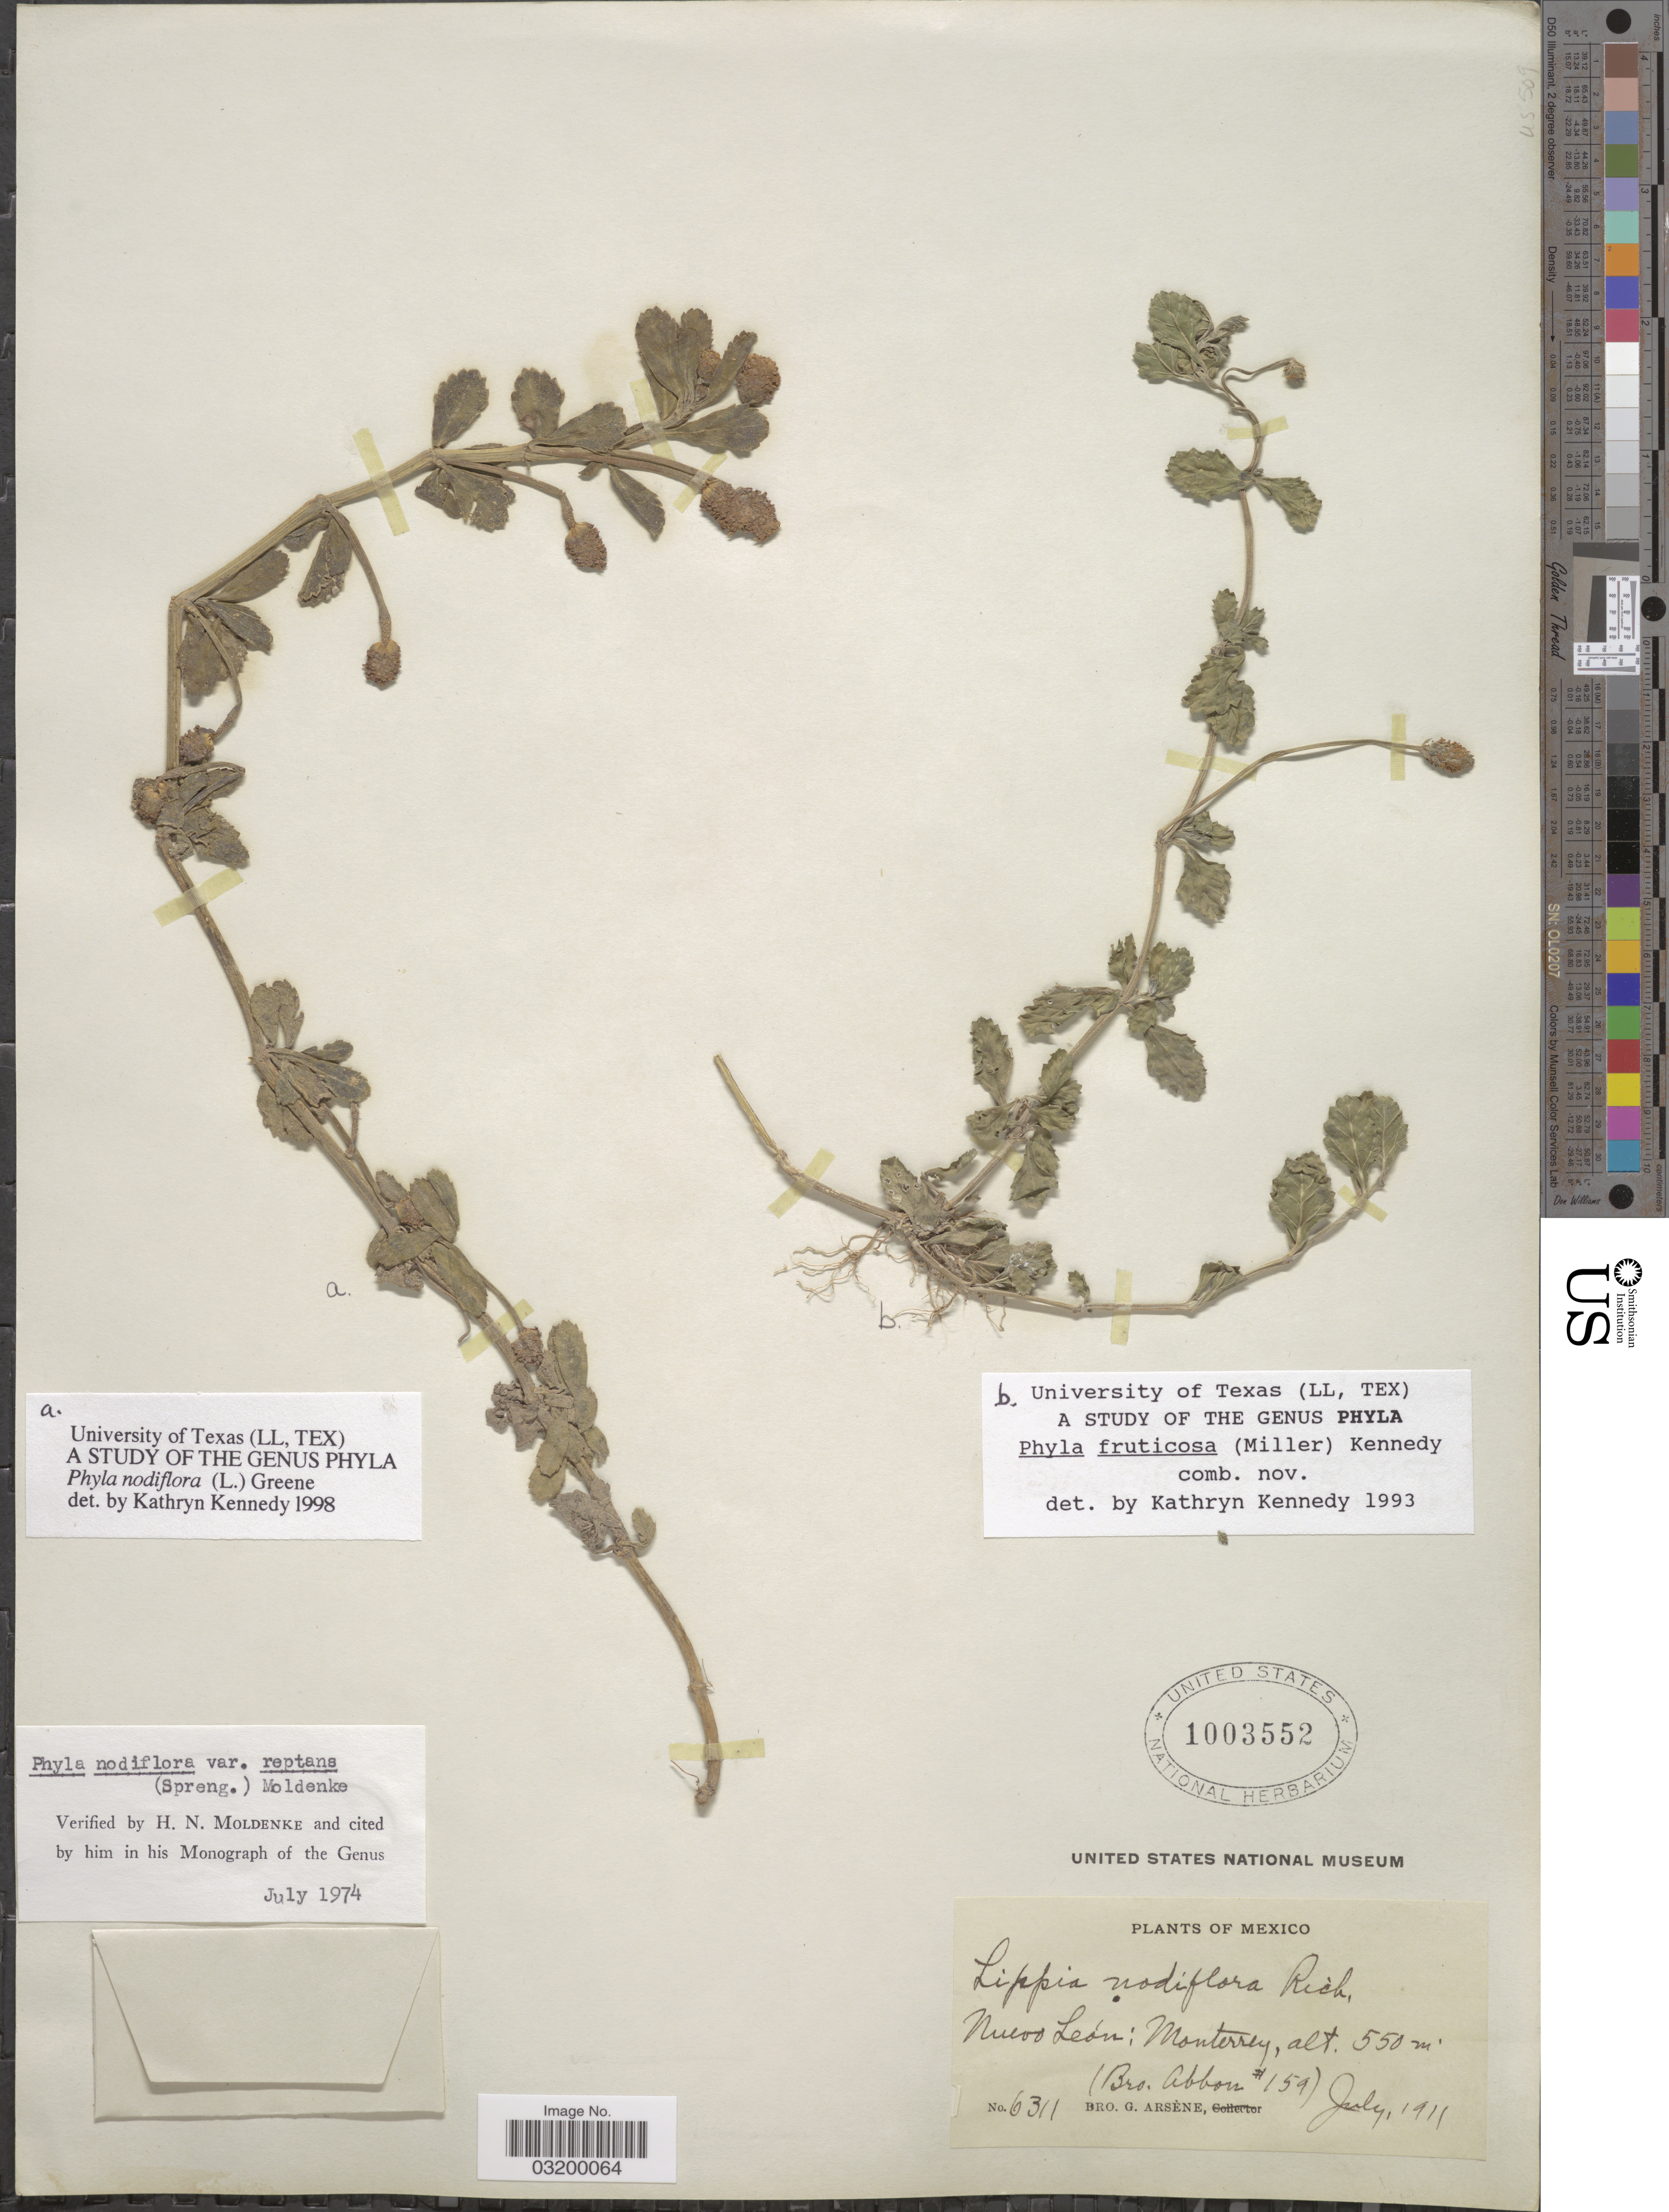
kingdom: Plantae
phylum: Tracheophyta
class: Magnoliopsida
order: Lamiales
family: Verbenaceae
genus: Phyla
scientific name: Phyla nodiflora var. reptans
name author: (Kunth) Moldenke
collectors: Bro. G. Arsène & Bro. Abbon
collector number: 159/6311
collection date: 1911-07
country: Mexico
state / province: Nuevo León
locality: Monterrey.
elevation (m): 550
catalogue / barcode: US 1003552